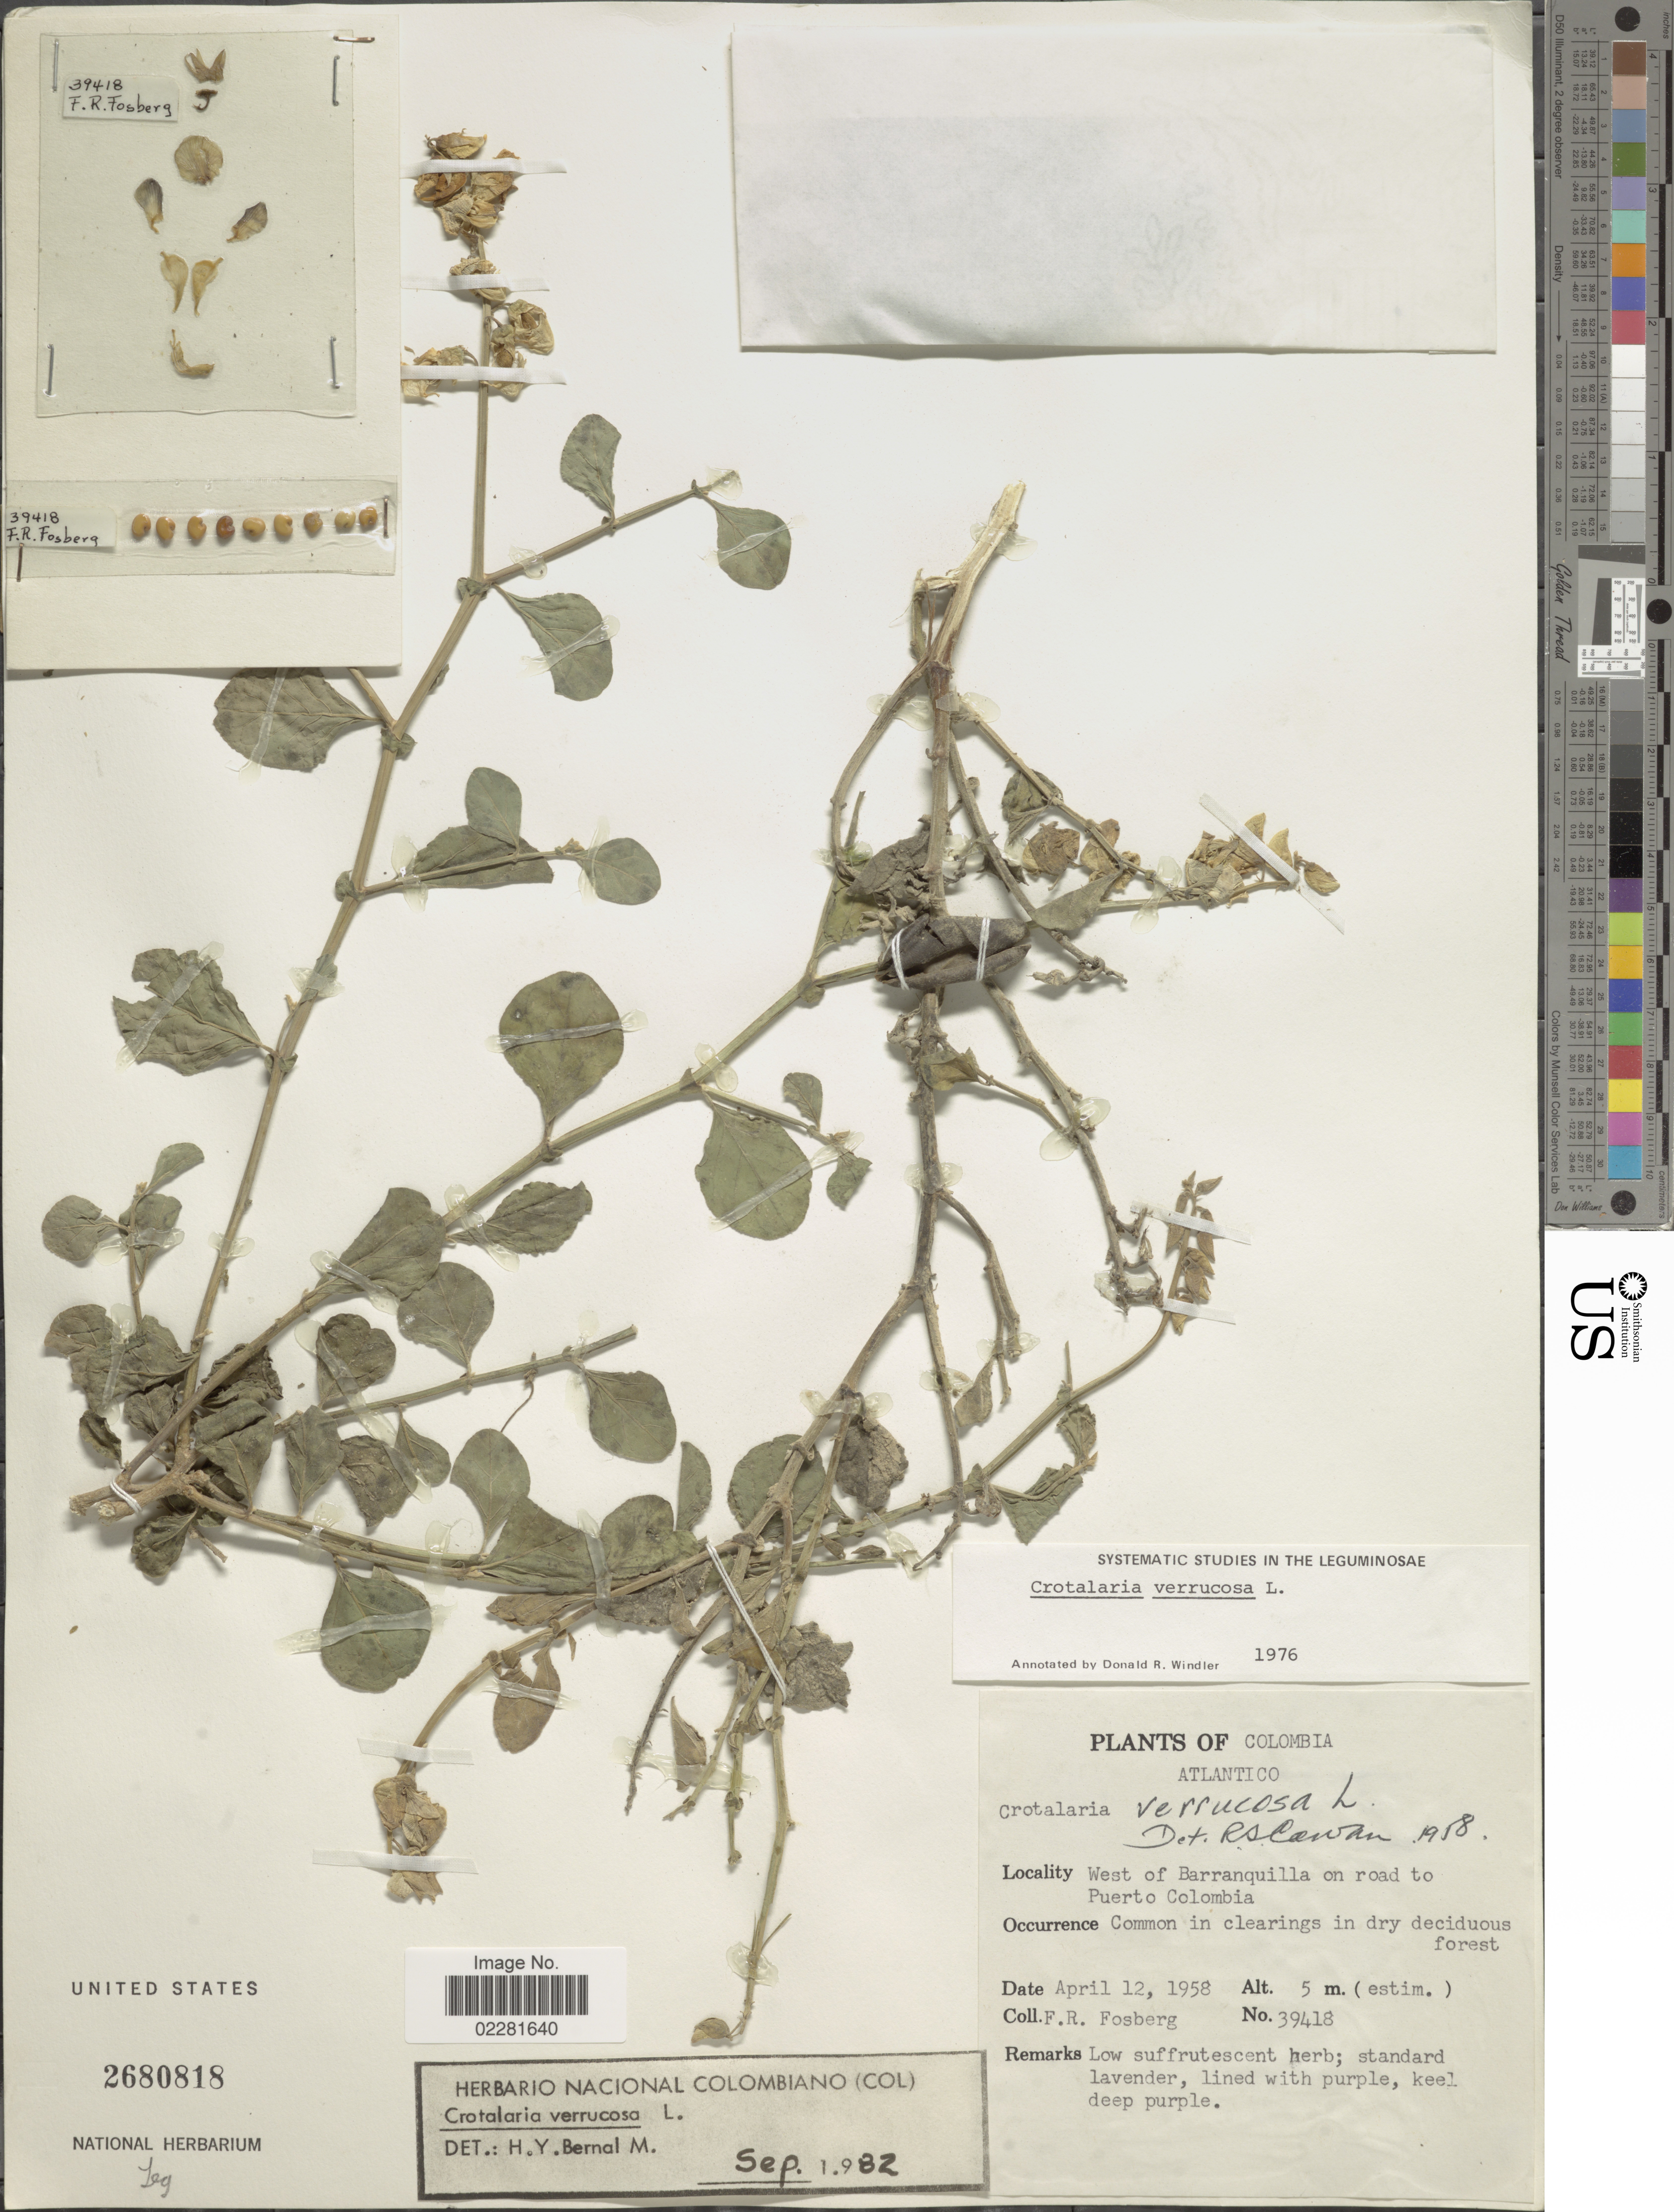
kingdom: Plantae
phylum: Tracheophyta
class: Magnoliopsida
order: Fabales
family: Fabaceae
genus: Crotalaria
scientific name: Crotalaria verrucosa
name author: L.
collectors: F. R. Fosberg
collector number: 39418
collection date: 1958-04-12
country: Colombia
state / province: Atlántico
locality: West of Barranquilla on road to Puerto Colombia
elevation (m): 5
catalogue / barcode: US 2680818